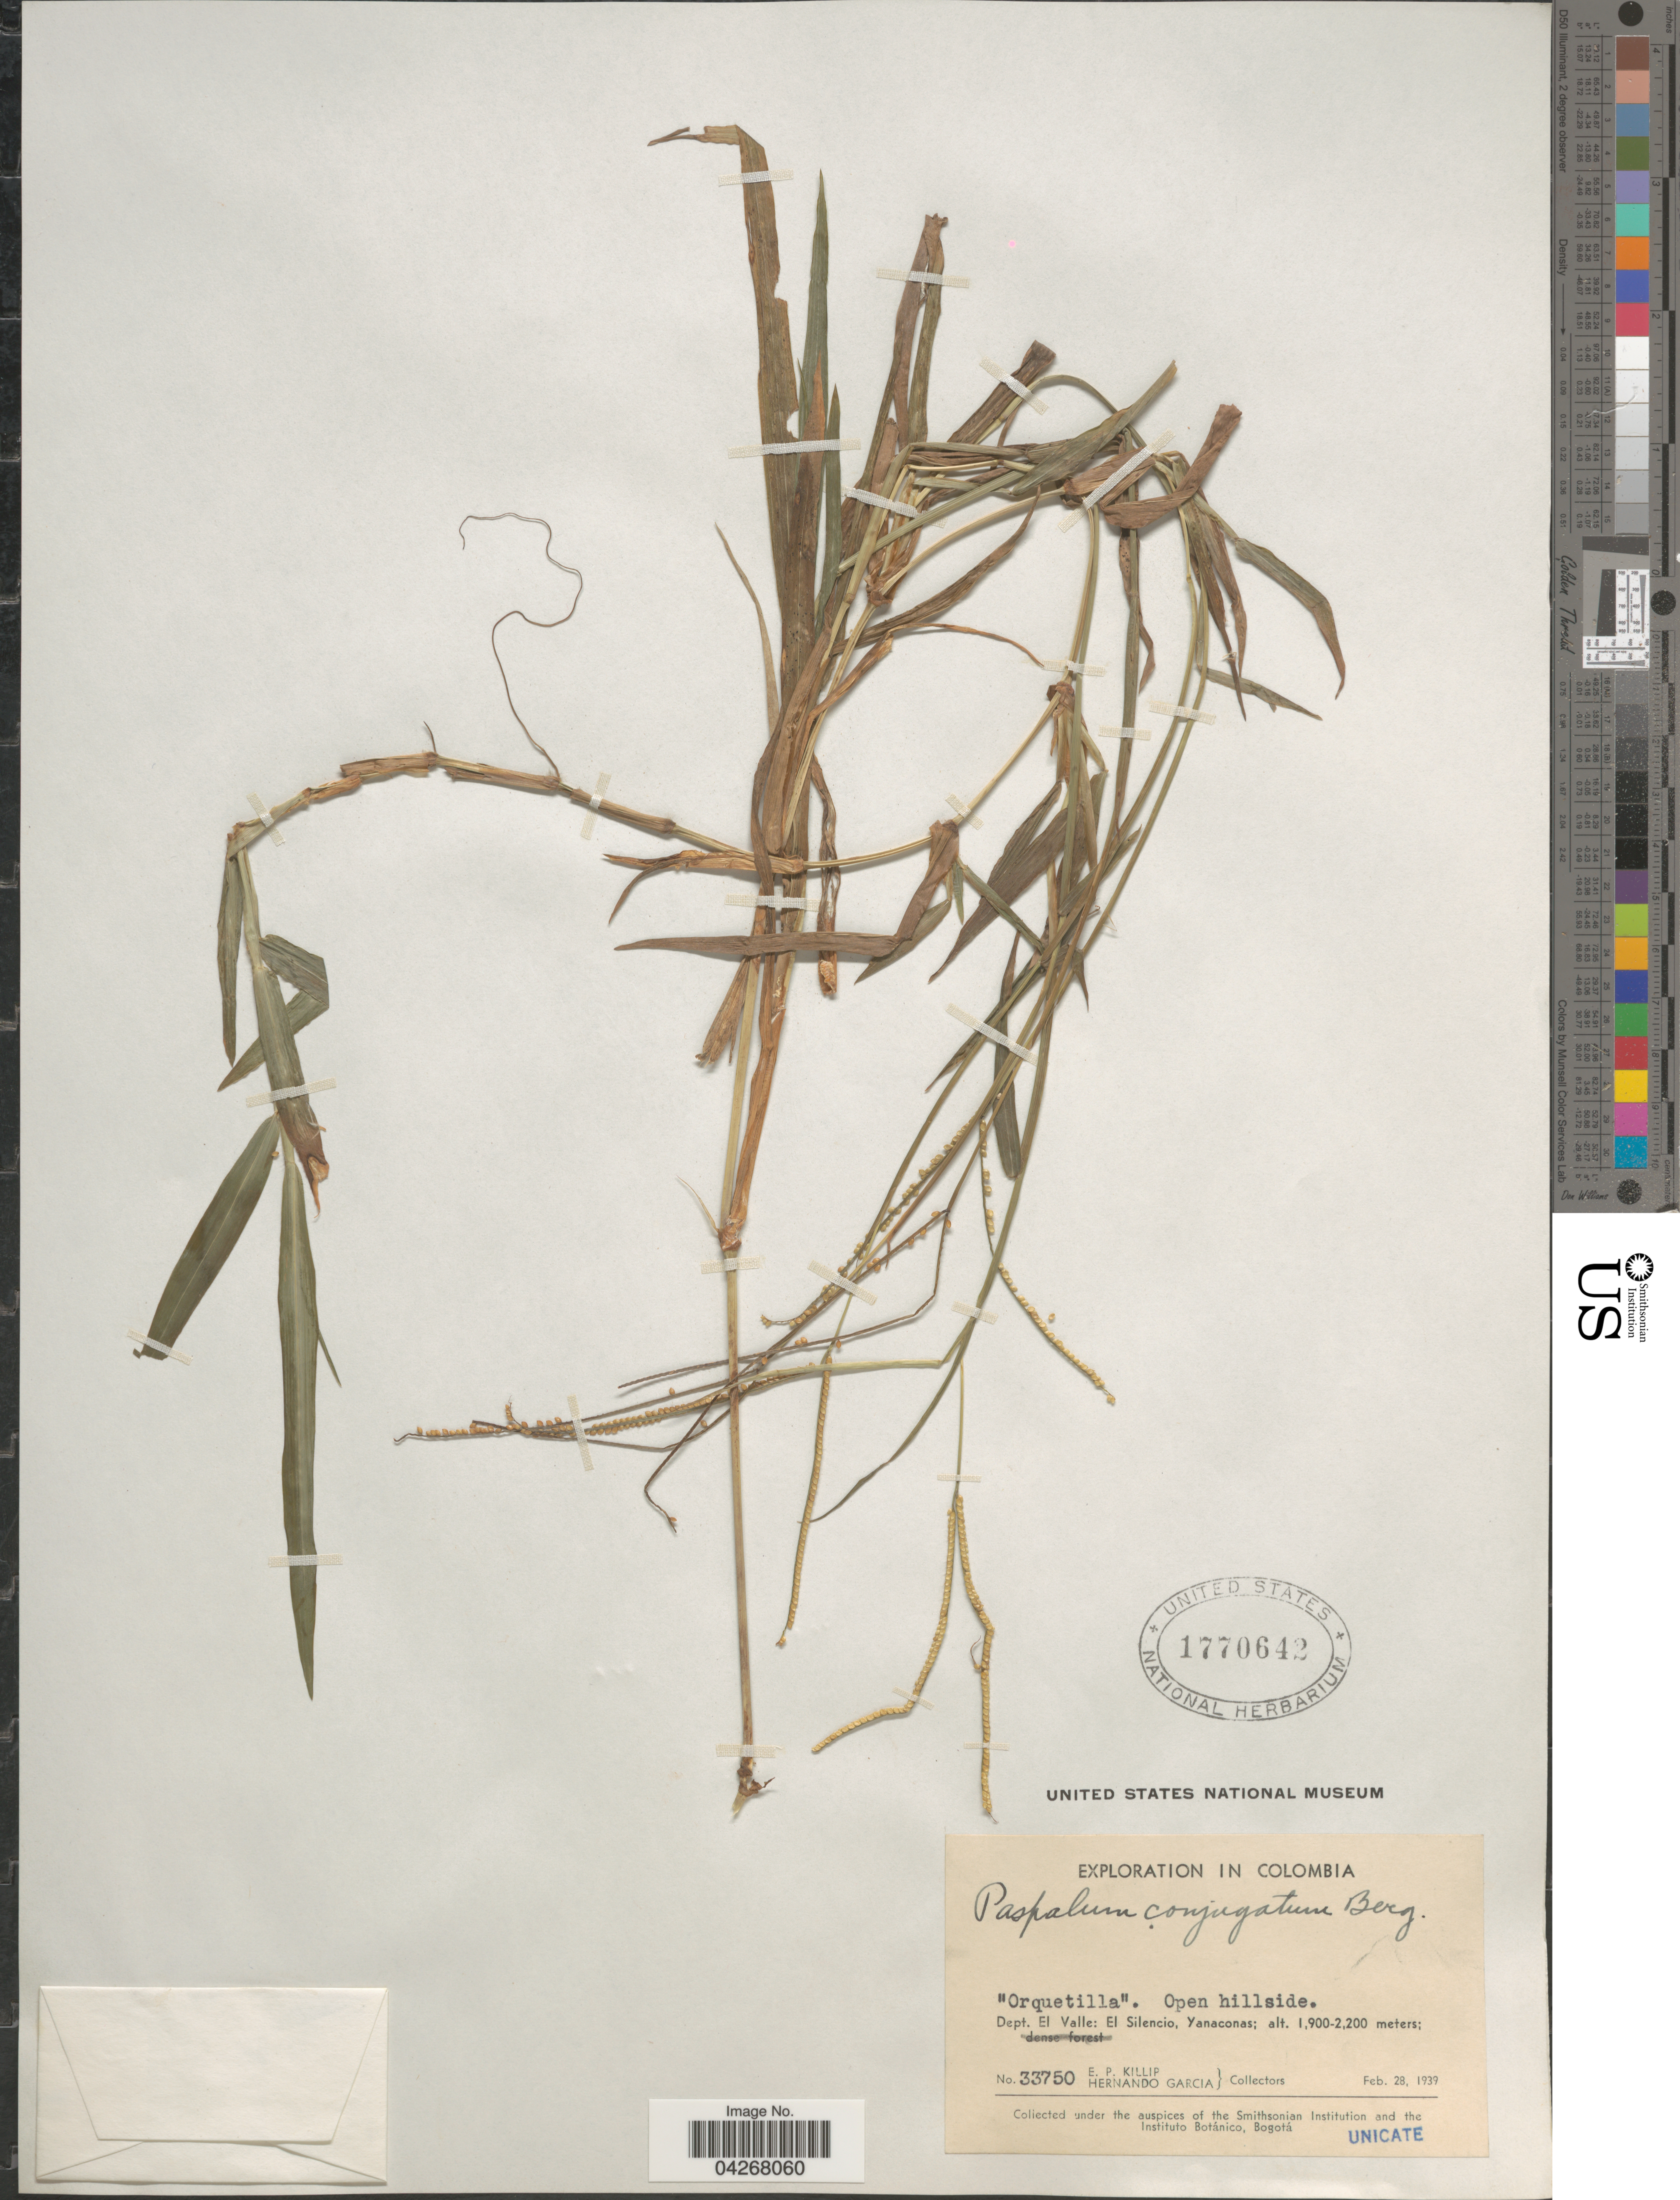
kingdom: Plantae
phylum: Tracheophyta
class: Liliopsida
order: Poales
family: Poaceae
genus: Paspalum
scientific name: Paspalum conjugatum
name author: P.J. Bergius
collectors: E. P. Killip & H. Garcia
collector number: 33750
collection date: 1939-02-28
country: Colombia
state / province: Valle del Cauca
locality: Exploration in Colombia. Open hillside. Dept. El Valle: El Silencio, Yanaconas.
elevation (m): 1900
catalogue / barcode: US 1770642